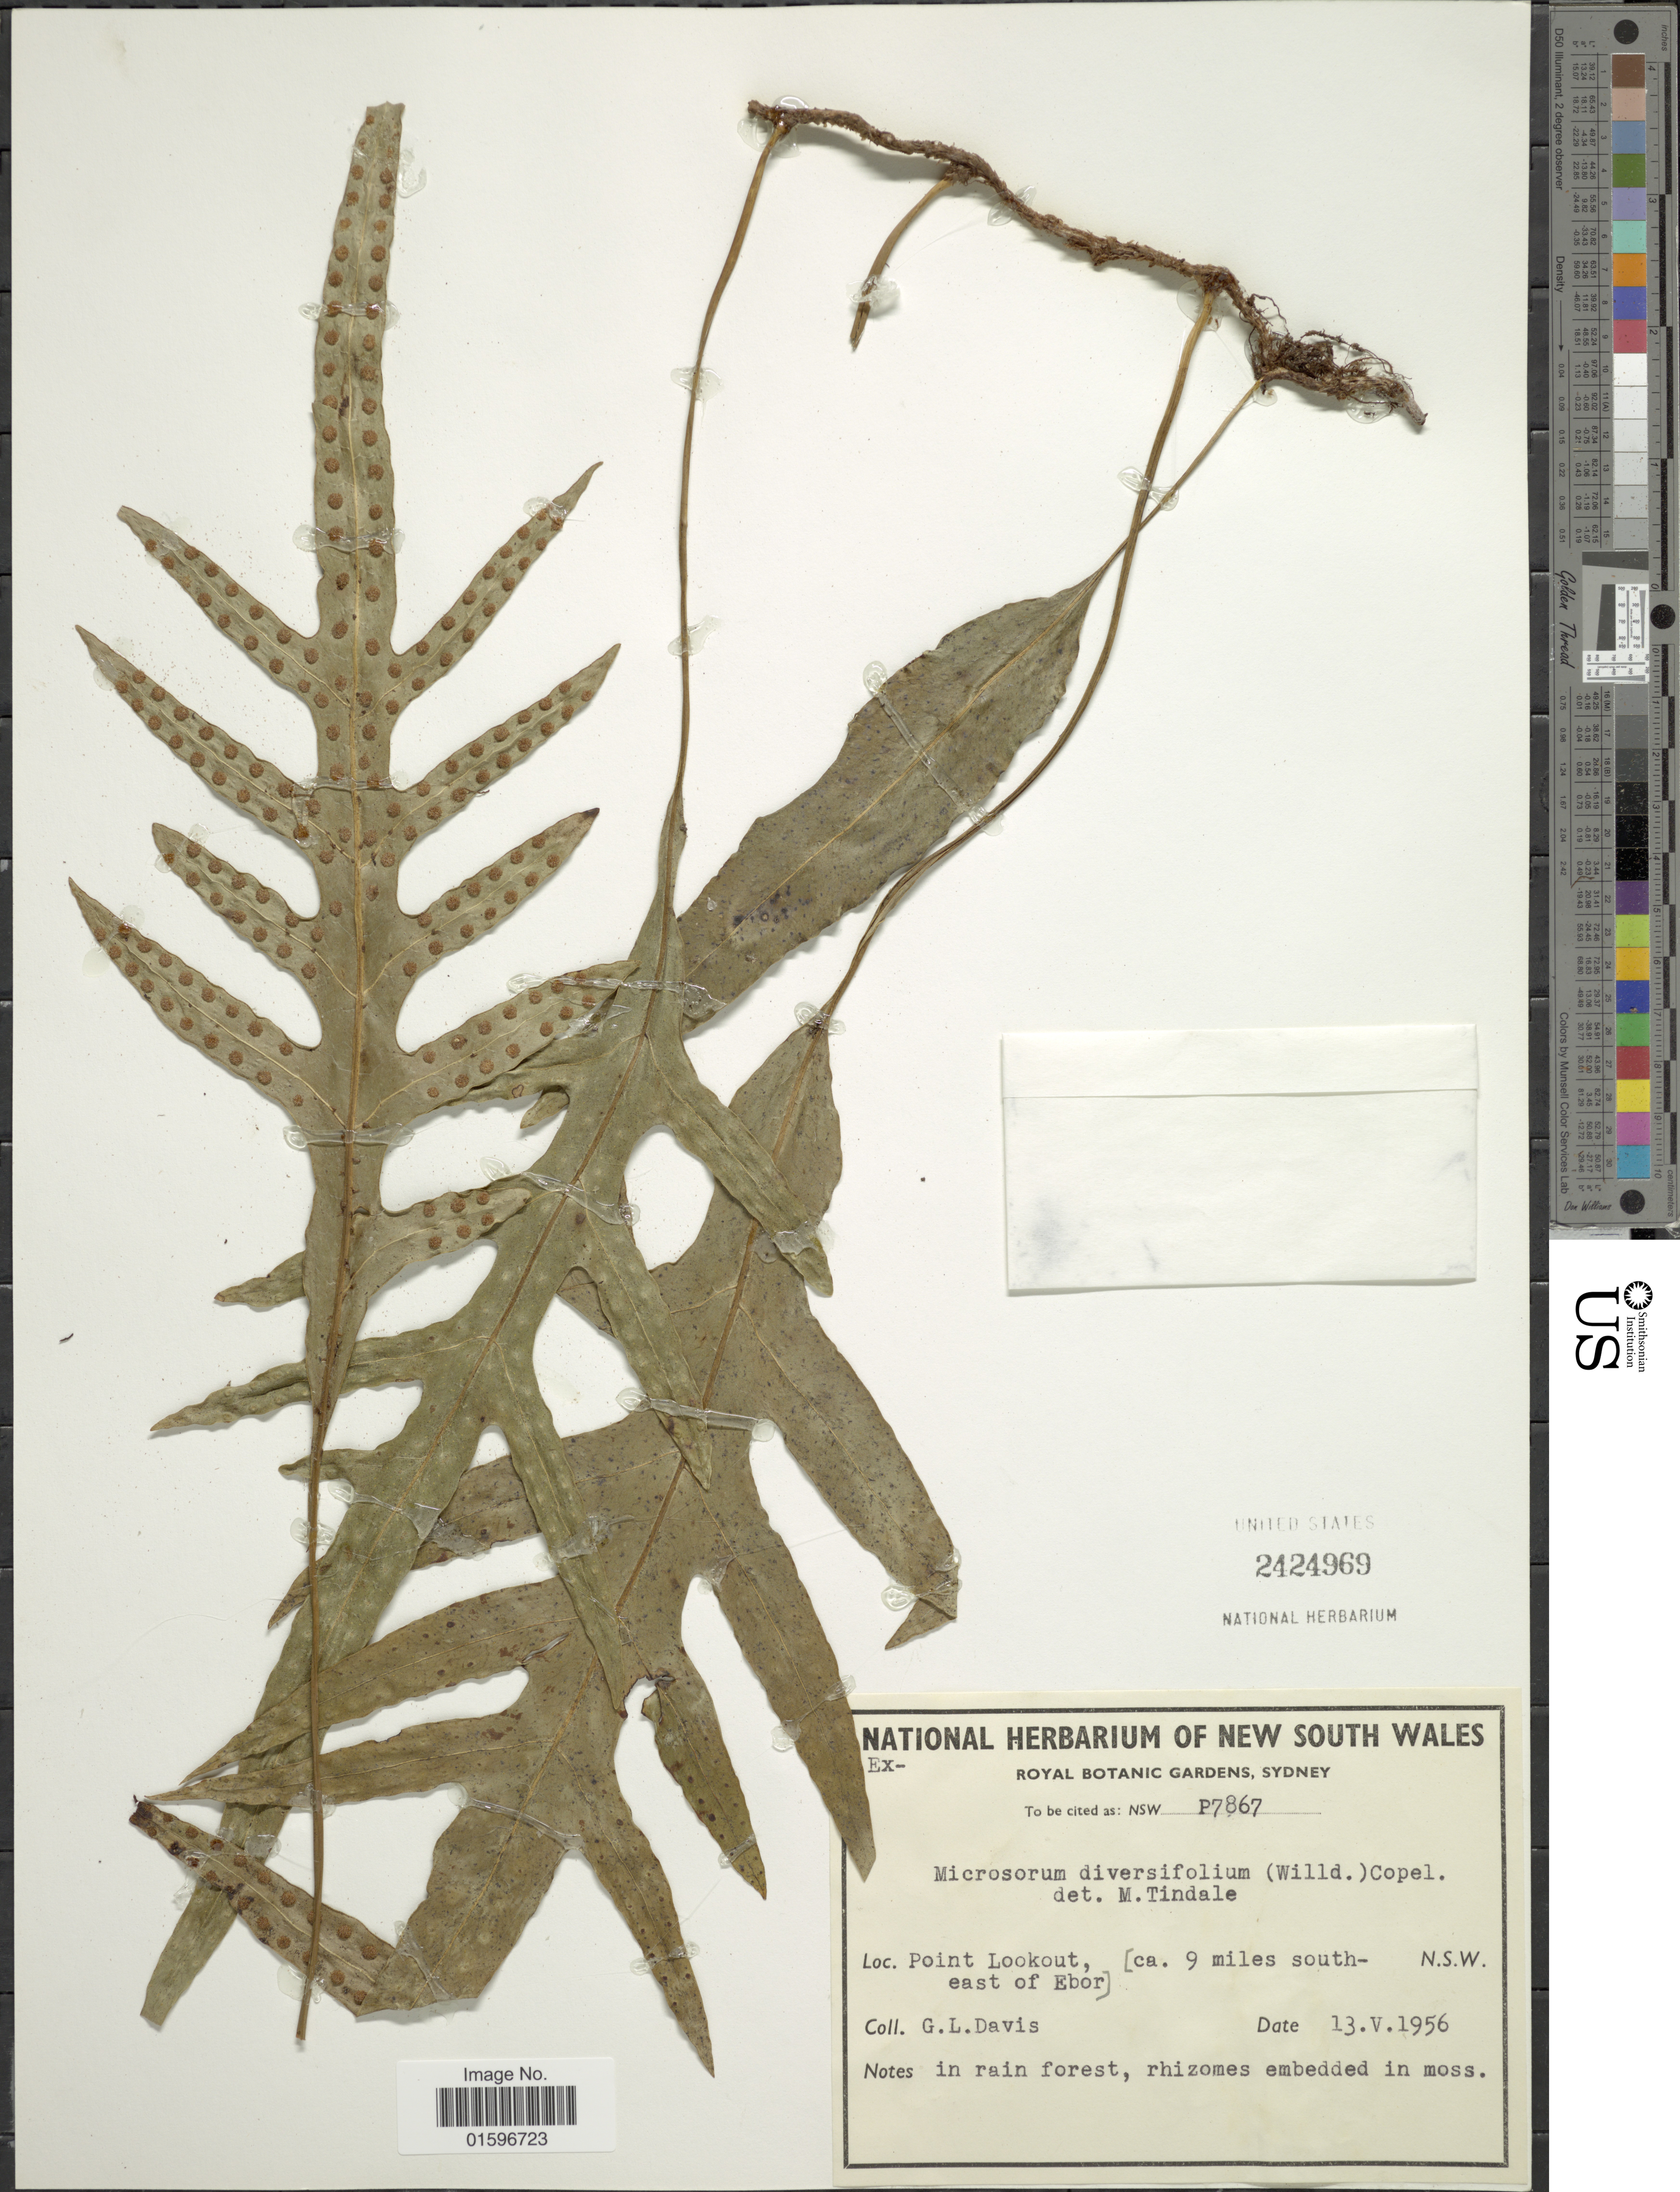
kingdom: Plantae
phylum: Tracheophyta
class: Polypodiopsida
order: Polypodiales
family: Polypodiaceae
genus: Polypodium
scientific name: Polypodium diversifolium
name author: Sw.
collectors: G. L. Davis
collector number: P7867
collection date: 1956-05-13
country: Australia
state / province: New South Wales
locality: New South Wales, Sydney, Point Lookout, (ca. 9 miles south-east of Ebor)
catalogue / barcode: US 2424969